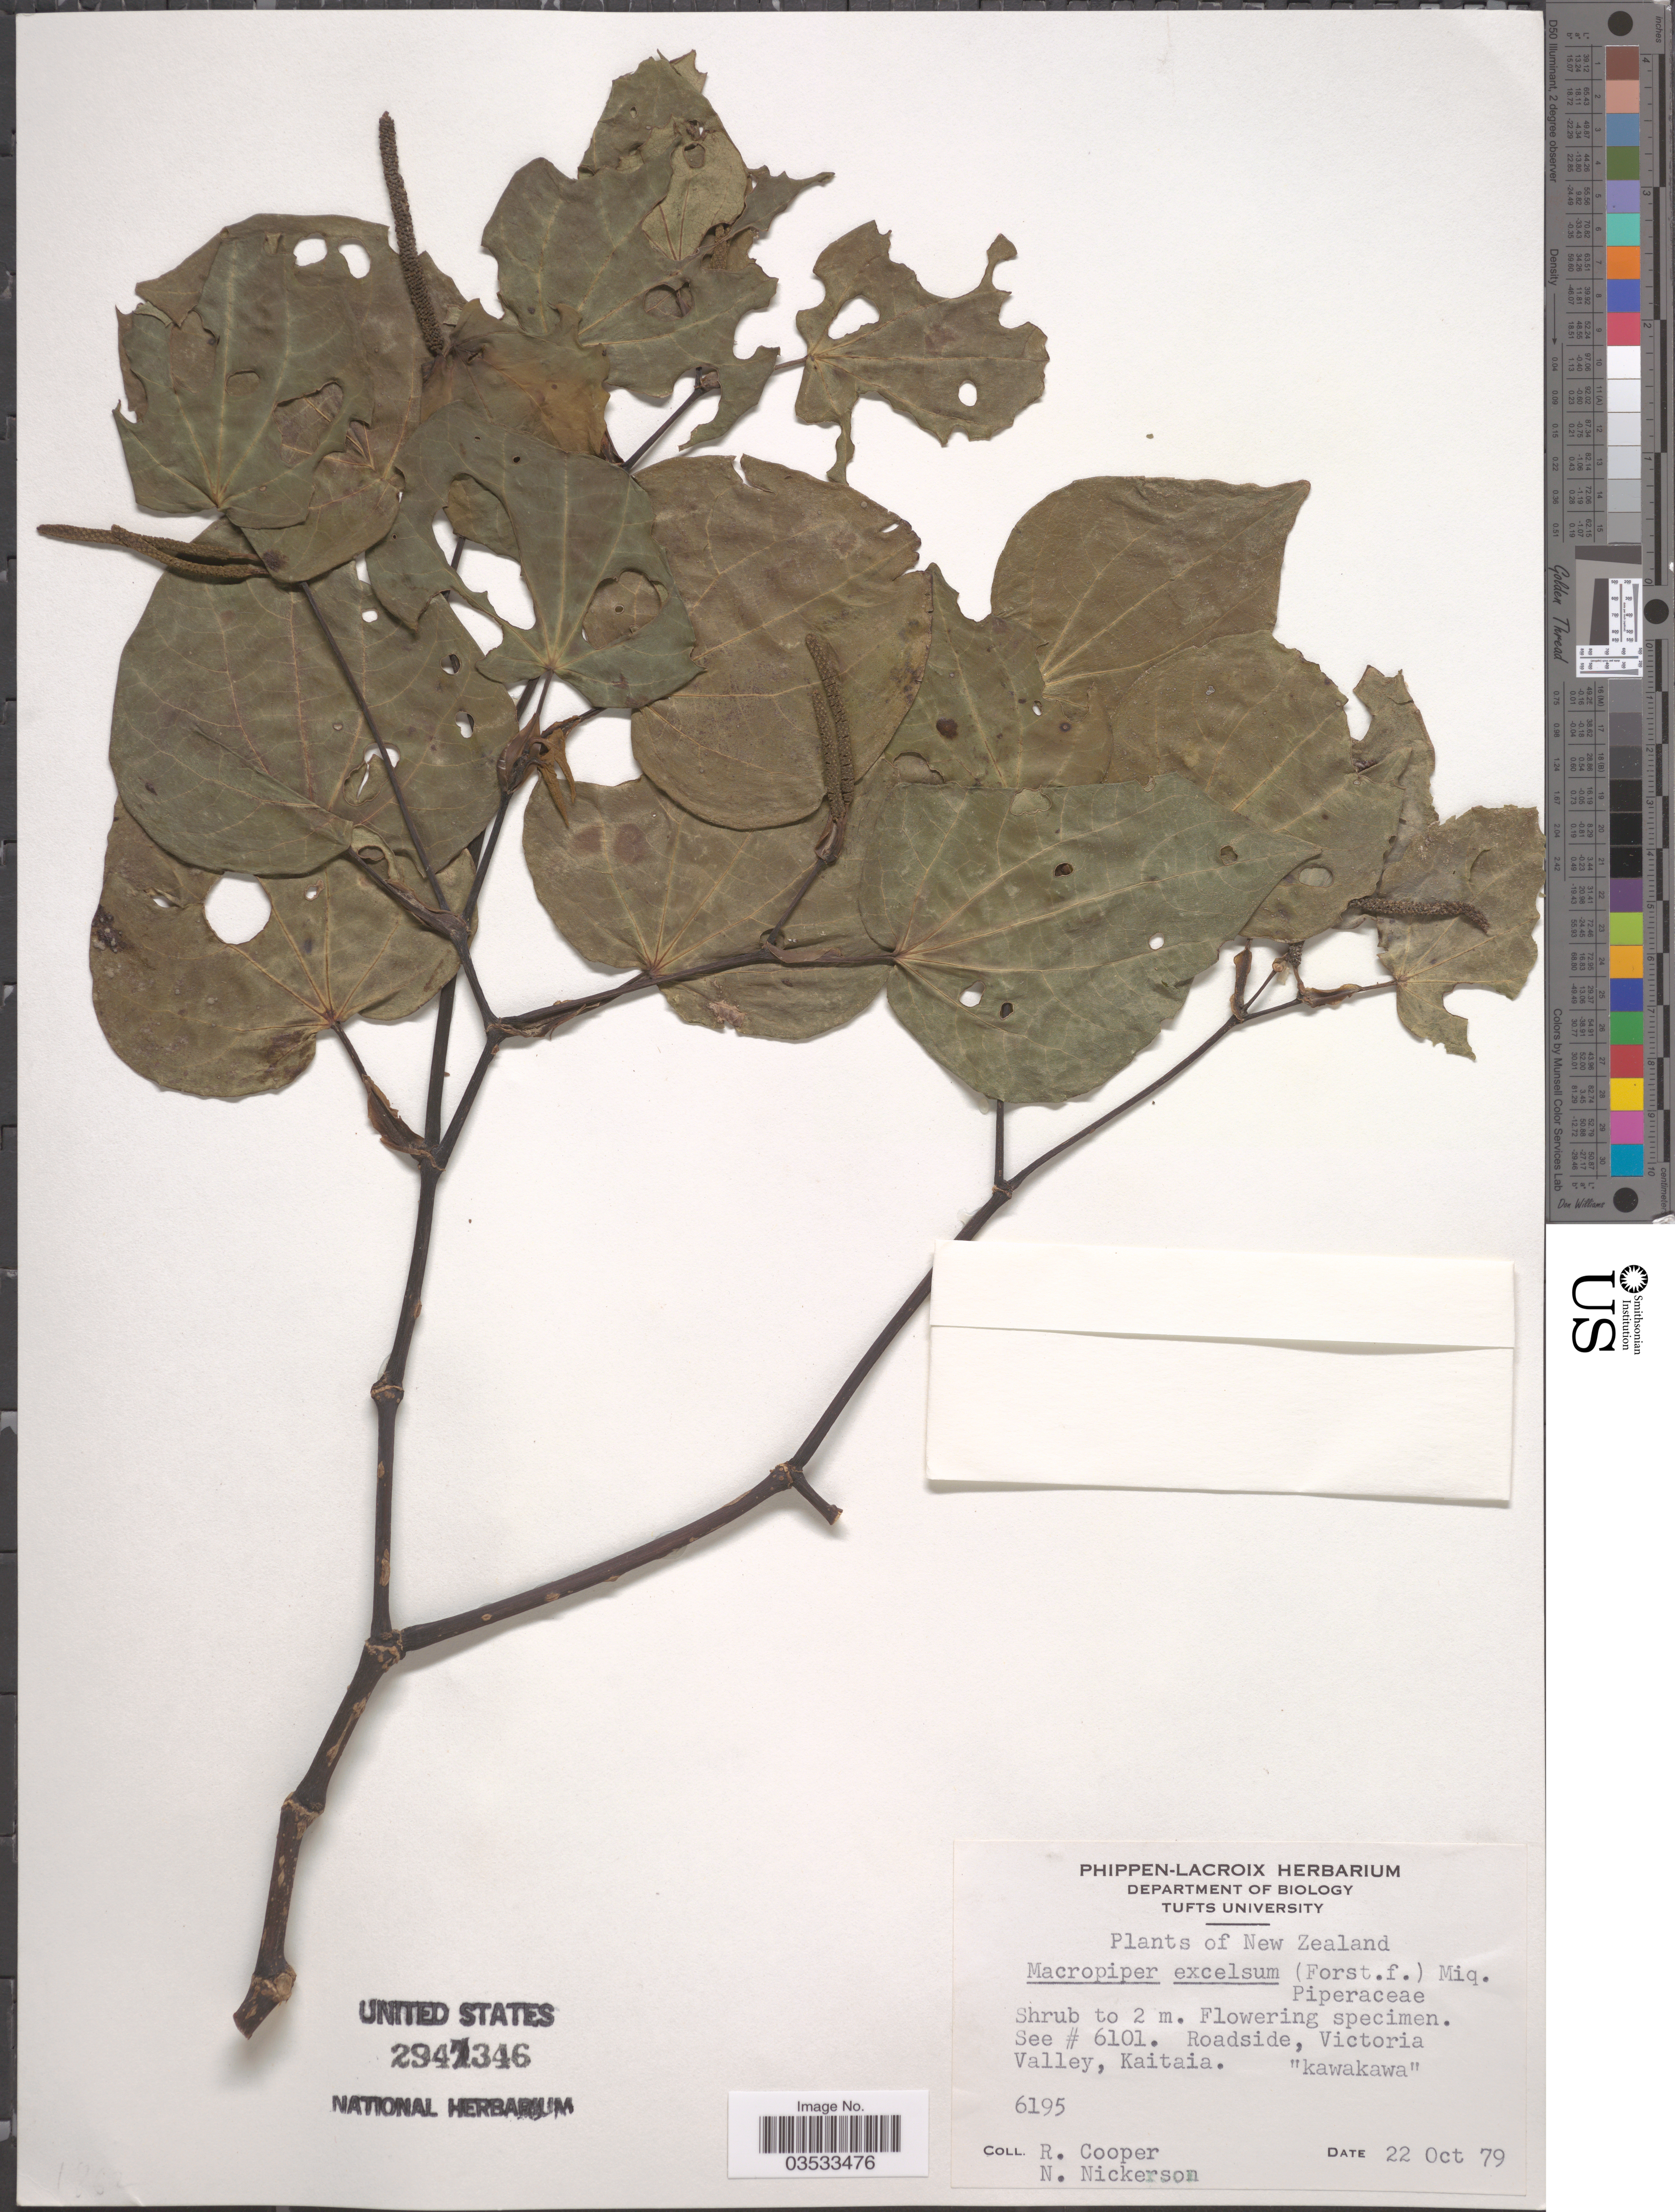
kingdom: Plantae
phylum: Tracheophyta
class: Magnoliopsida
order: Piperales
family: Piperaceae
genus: Piper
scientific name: Piper excelsum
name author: G. Forst.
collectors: R. Cooper & N. Nickerson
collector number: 6195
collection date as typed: Transcribed d/m/y: 22/10/79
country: New Zealand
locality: Roadside, Victoria Valley, Kaitaia.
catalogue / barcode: US 2942346